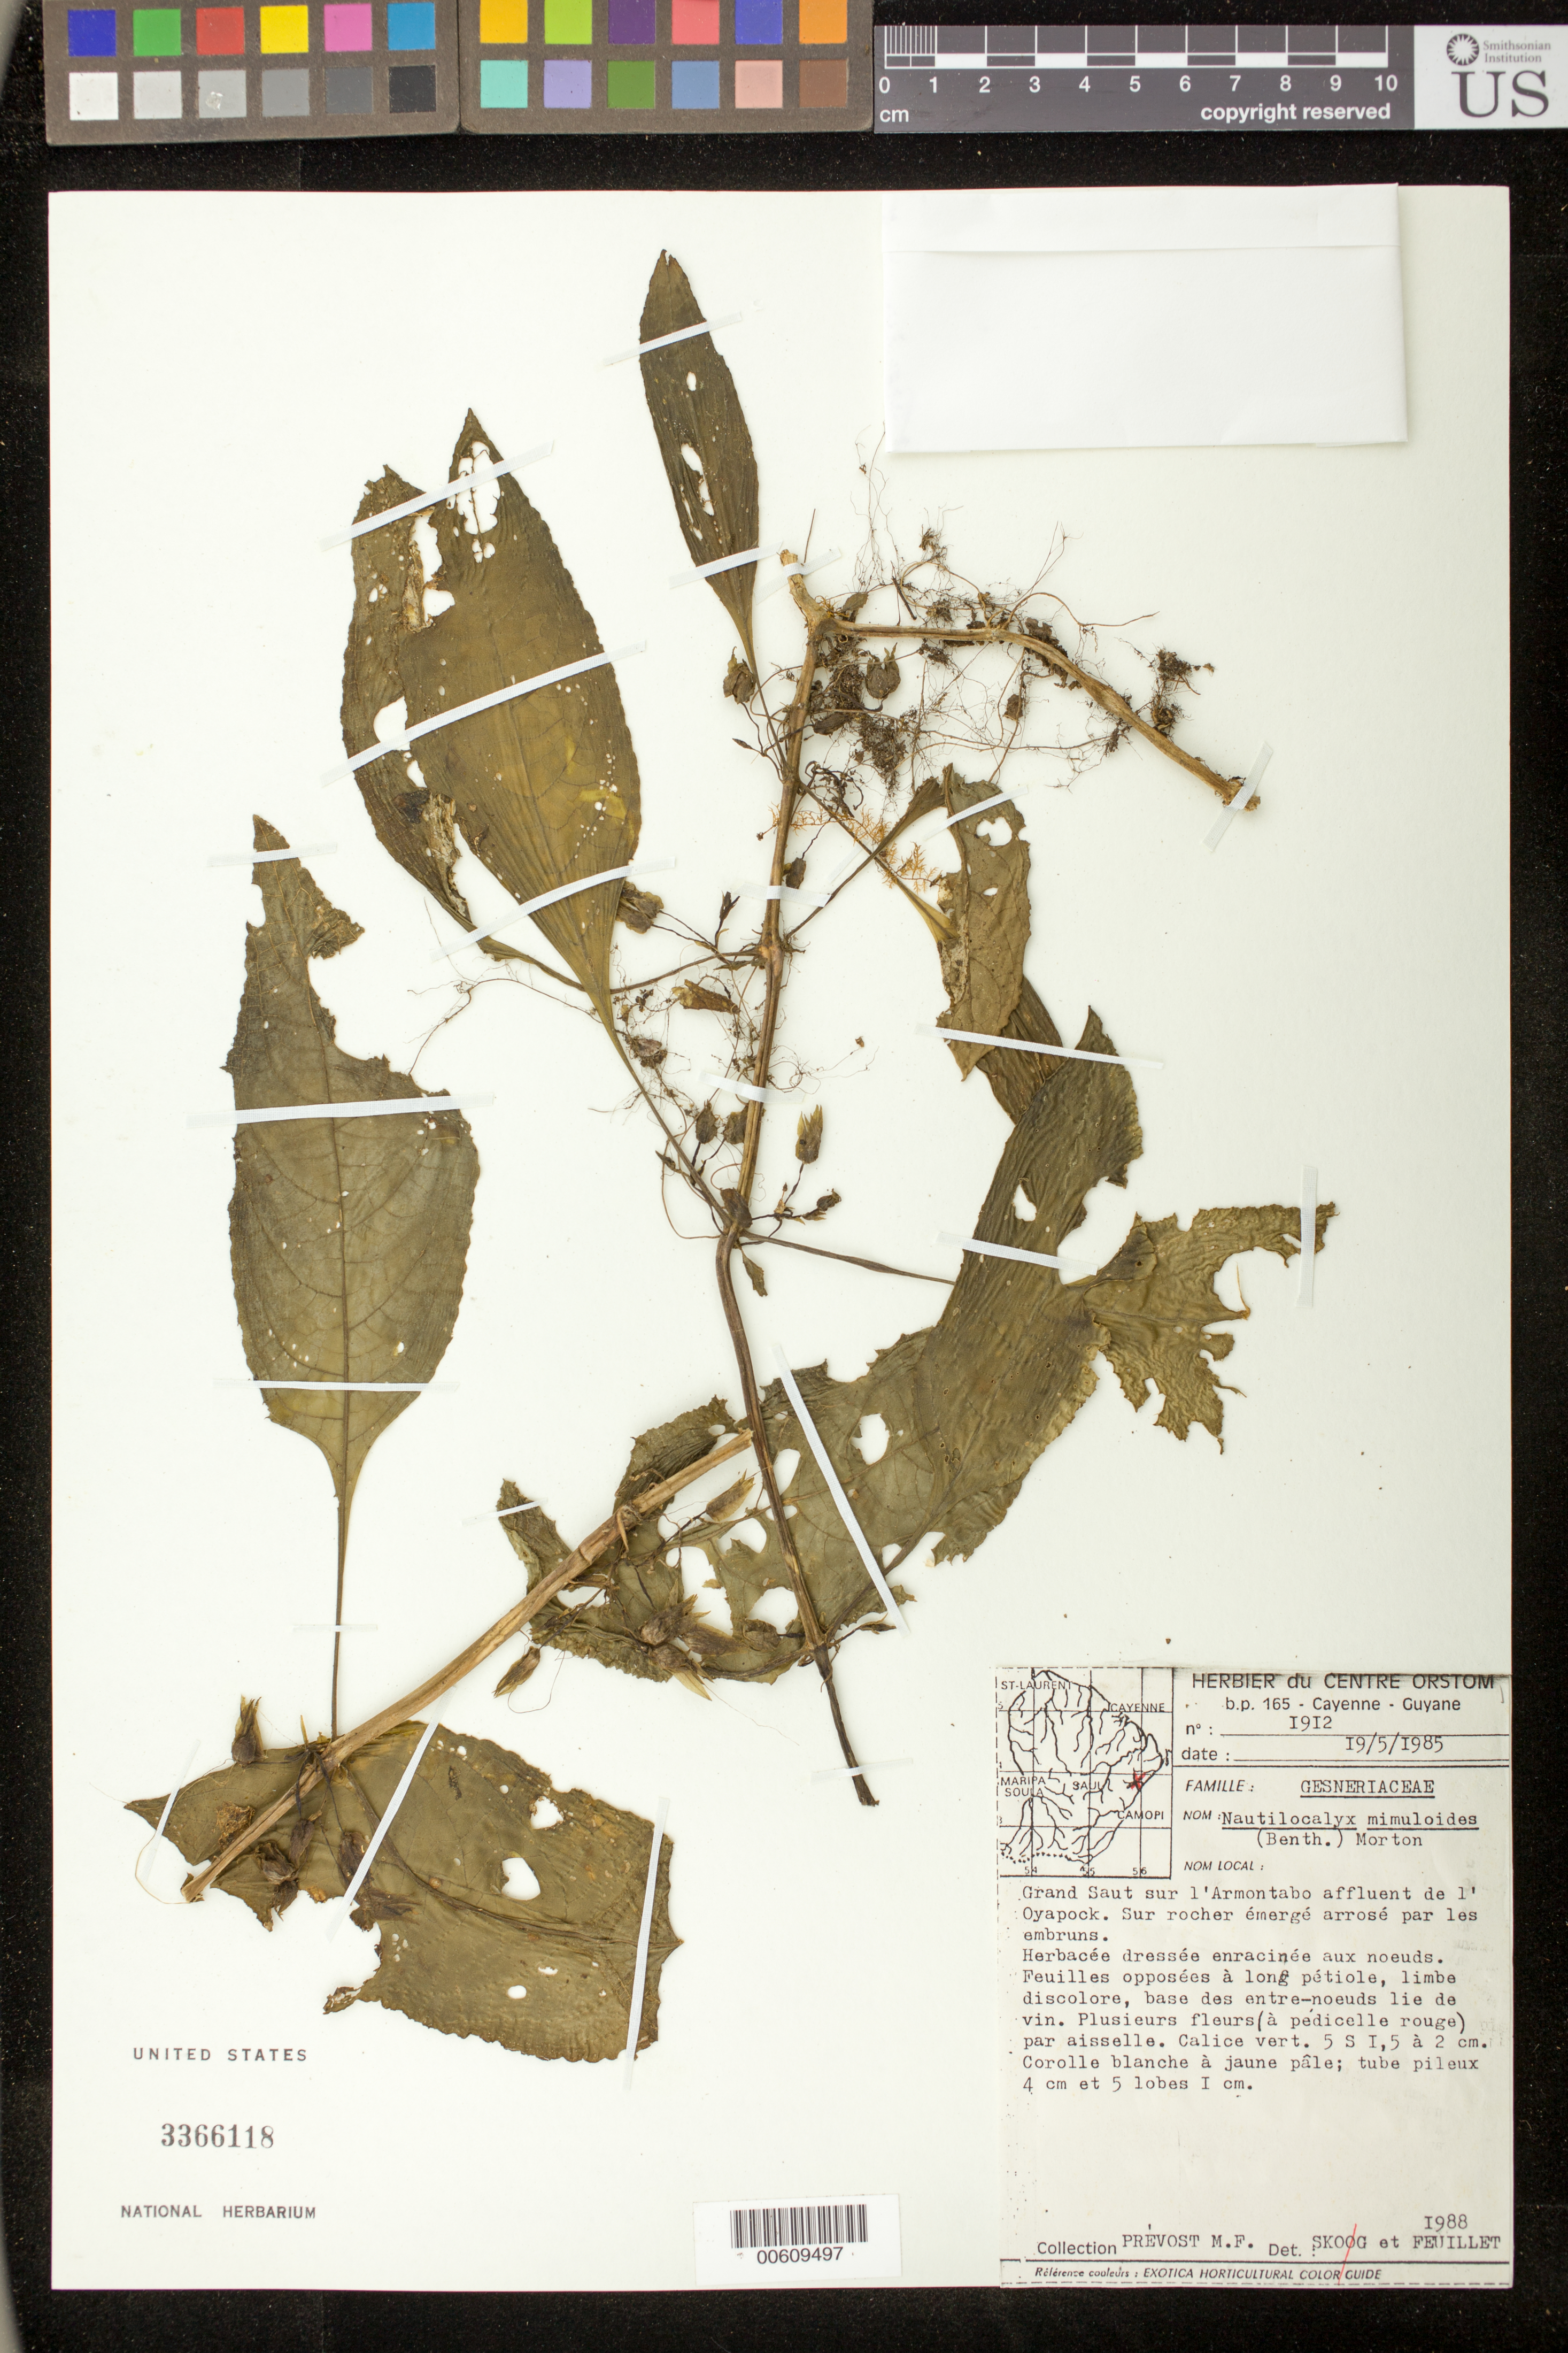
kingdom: Plantae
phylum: Tracheophyta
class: Magnoliopsida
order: Lamiales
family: Gesneriaceae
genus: Nautilocalyx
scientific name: Nautilocalyx mimuloides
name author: (Benth.) C.V. Morton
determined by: Skog, Laurence E.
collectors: M.-F. Prévost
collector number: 1912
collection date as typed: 19 May 1985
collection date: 1985-05-19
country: French Guiana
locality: Grand Saut sur l'Armontabo affluent de l'Oyapock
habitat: Sur rocher émergé arrosé par les embruns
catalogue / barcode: US 3366118